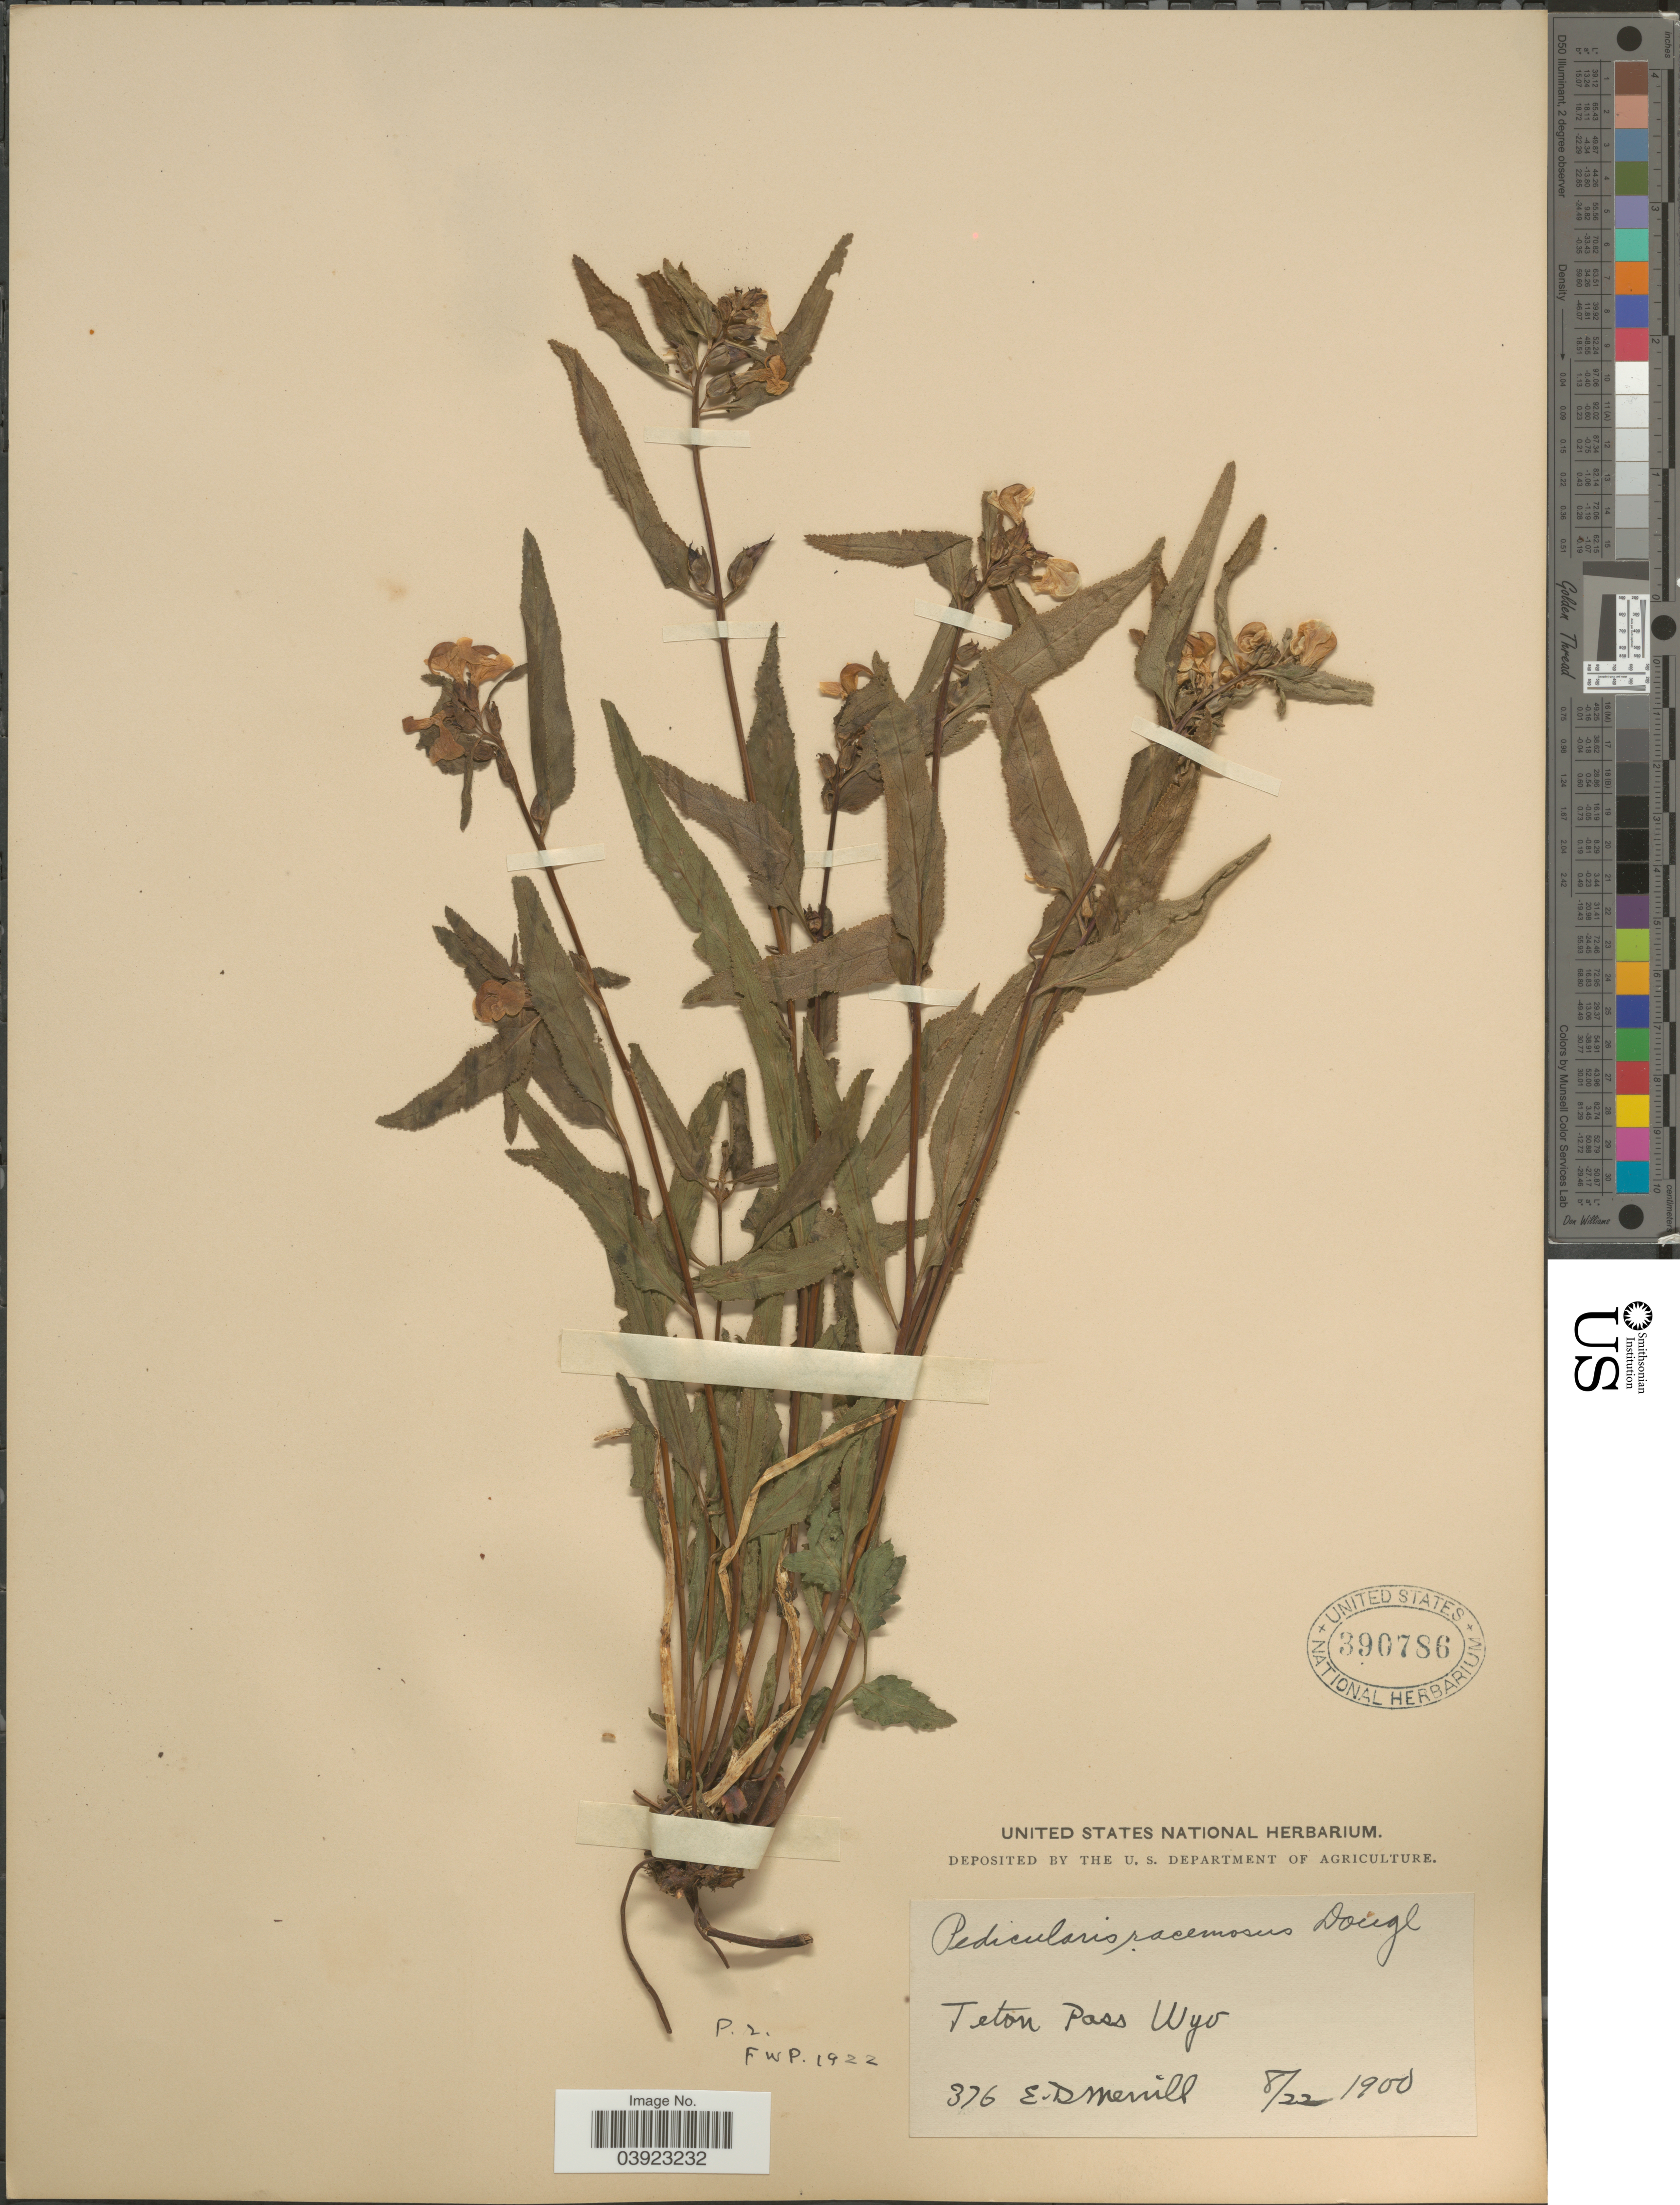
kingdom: Plantae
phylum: Tracheophyta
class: Magnoliopsida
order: Lamiales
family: Orobanchaceae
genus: Pedicularis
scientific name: Pedicularis racemosa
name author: Douglas ex Benth.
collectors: E. D. Merrill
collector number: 376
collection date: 1900-08-22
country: United States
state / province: Wyoming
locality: Teton Pass.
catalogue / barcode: US 390786